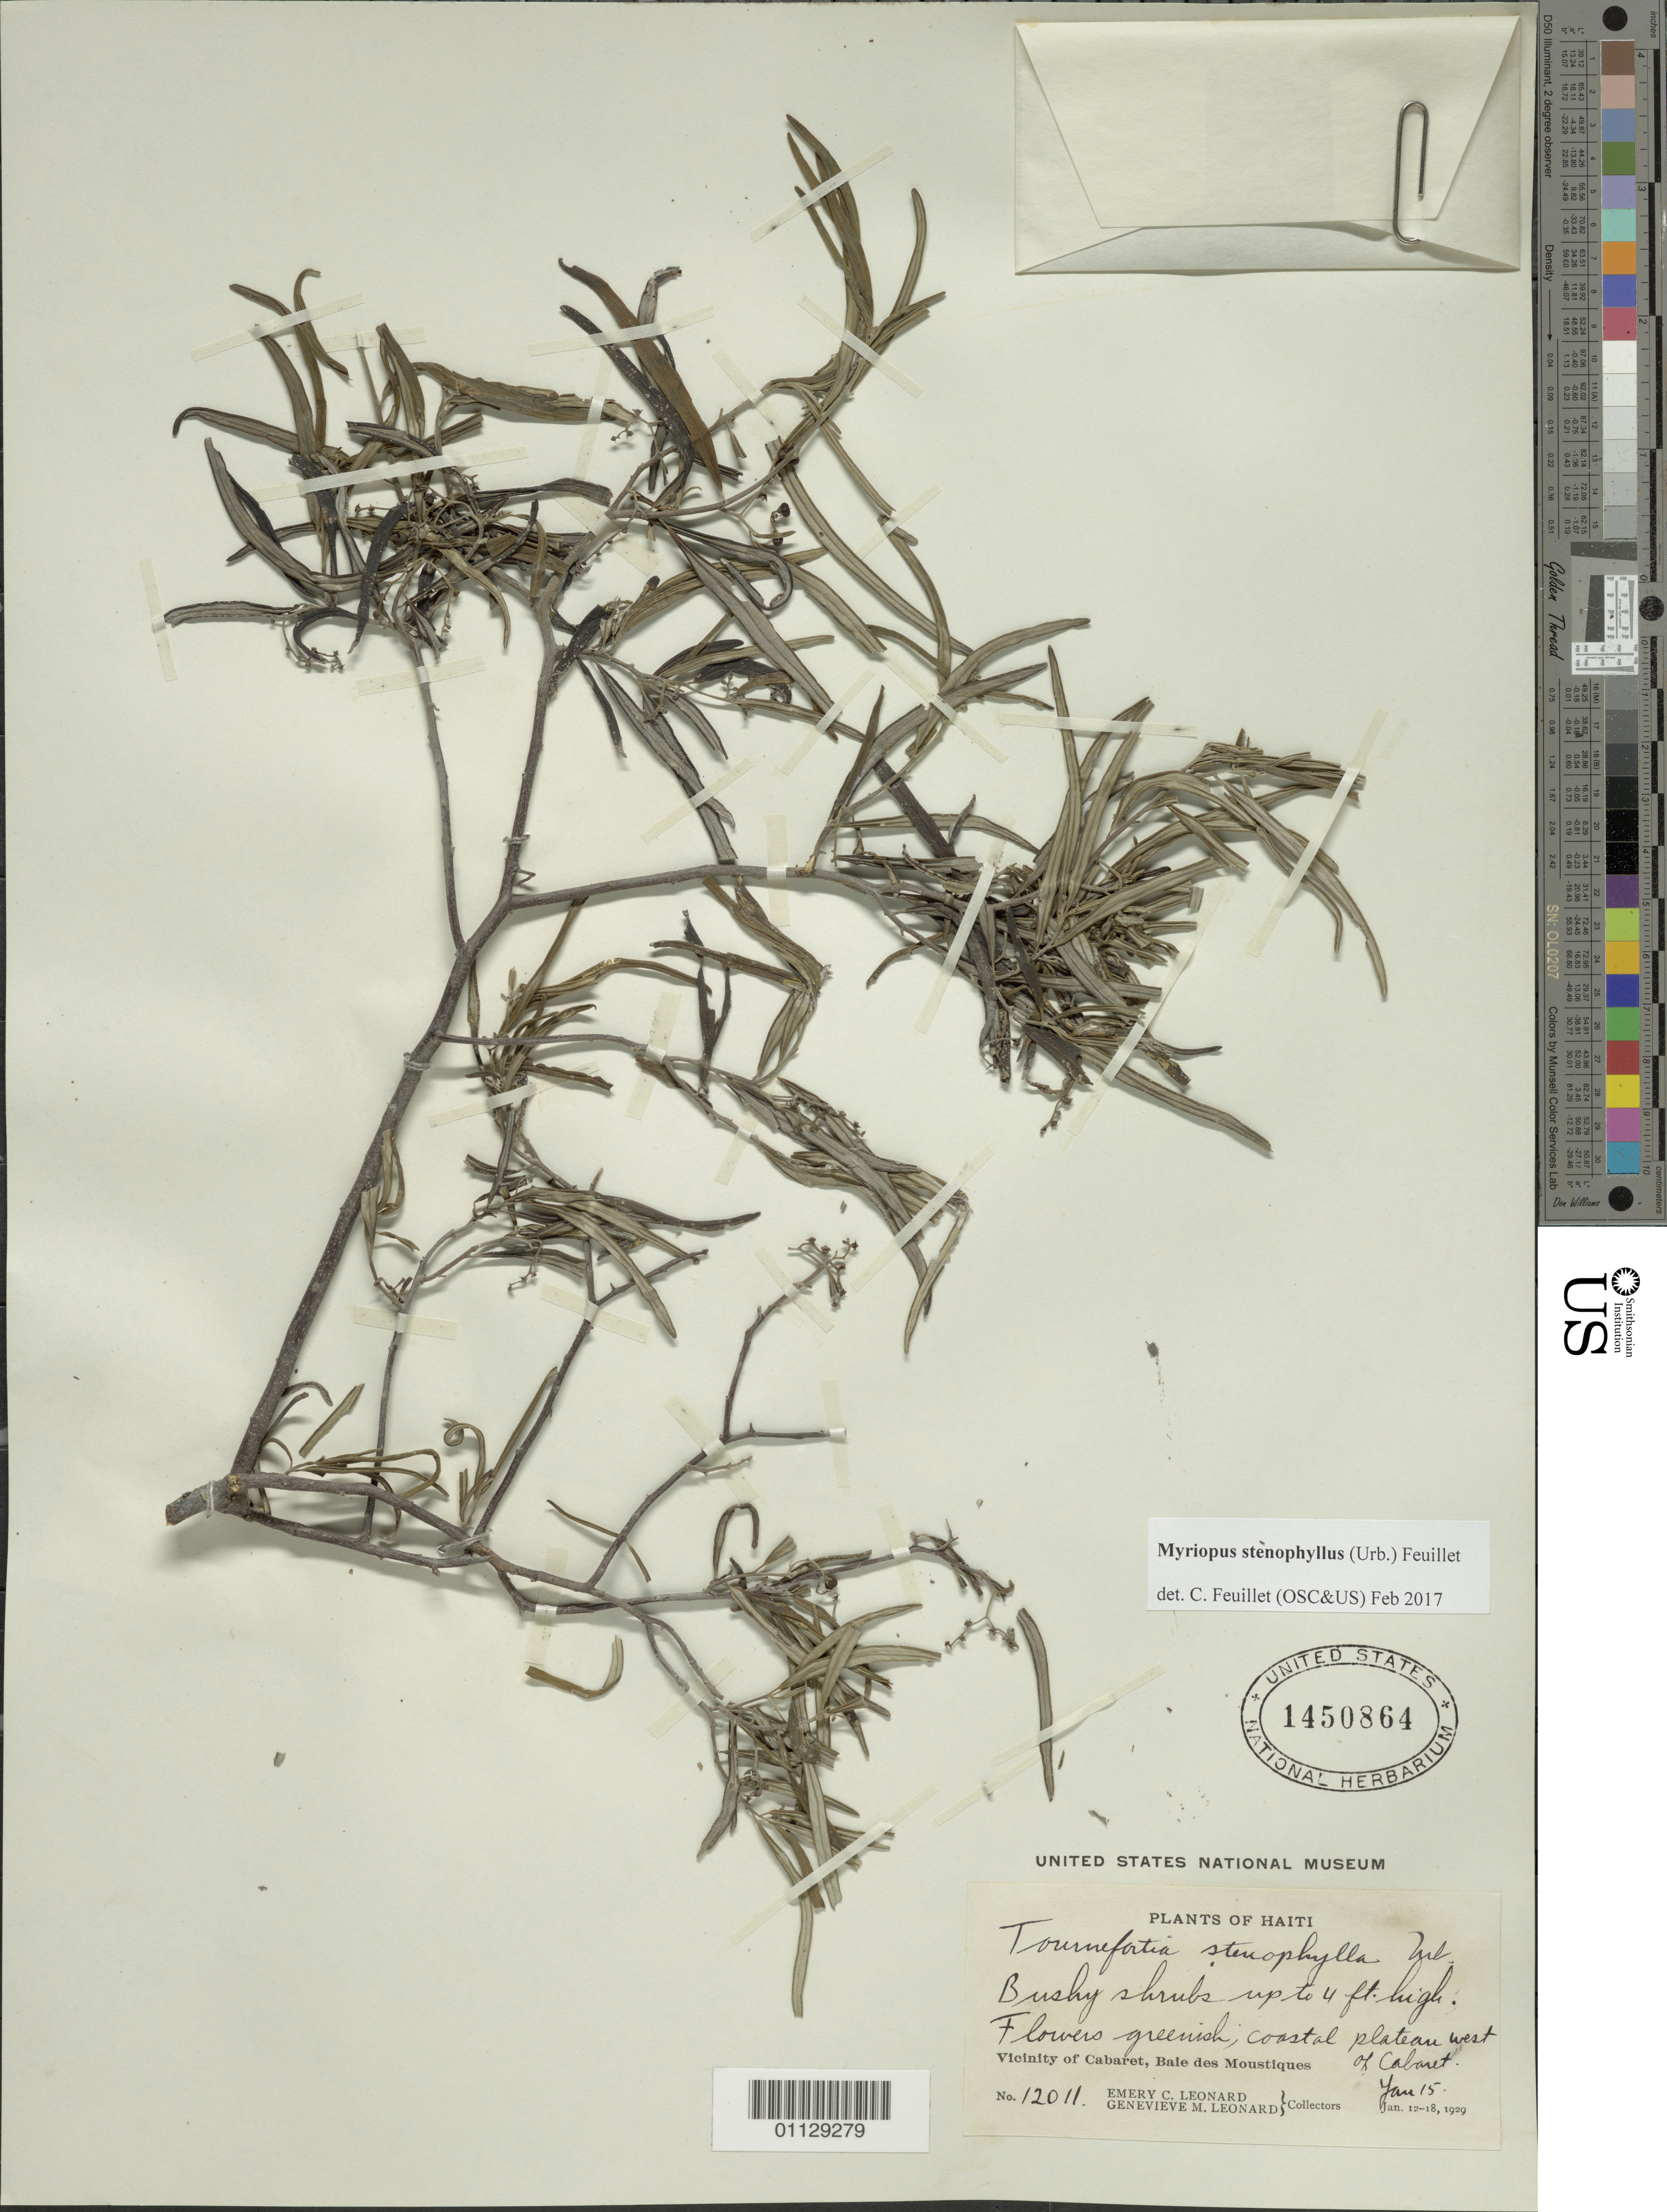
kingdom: Plantae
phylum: Tracheophyta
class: Magnoliopsida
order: Boraginales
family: Heliotropiaceae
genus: Myriopus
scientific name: Myriopus stenophyllus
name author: (Urb.) Feuillet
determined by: Feuillet, C.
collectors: E. C. Leonard & G. M. Leonard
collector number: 12011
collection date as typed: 15 Jan 1929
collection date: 1929-01-15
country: Haiti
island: Hispaniola I.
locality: Cabaret vicinity, Baie des Moustiques; plateau W of Cabaret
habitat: Coastal plateau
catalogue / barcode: US 1450864